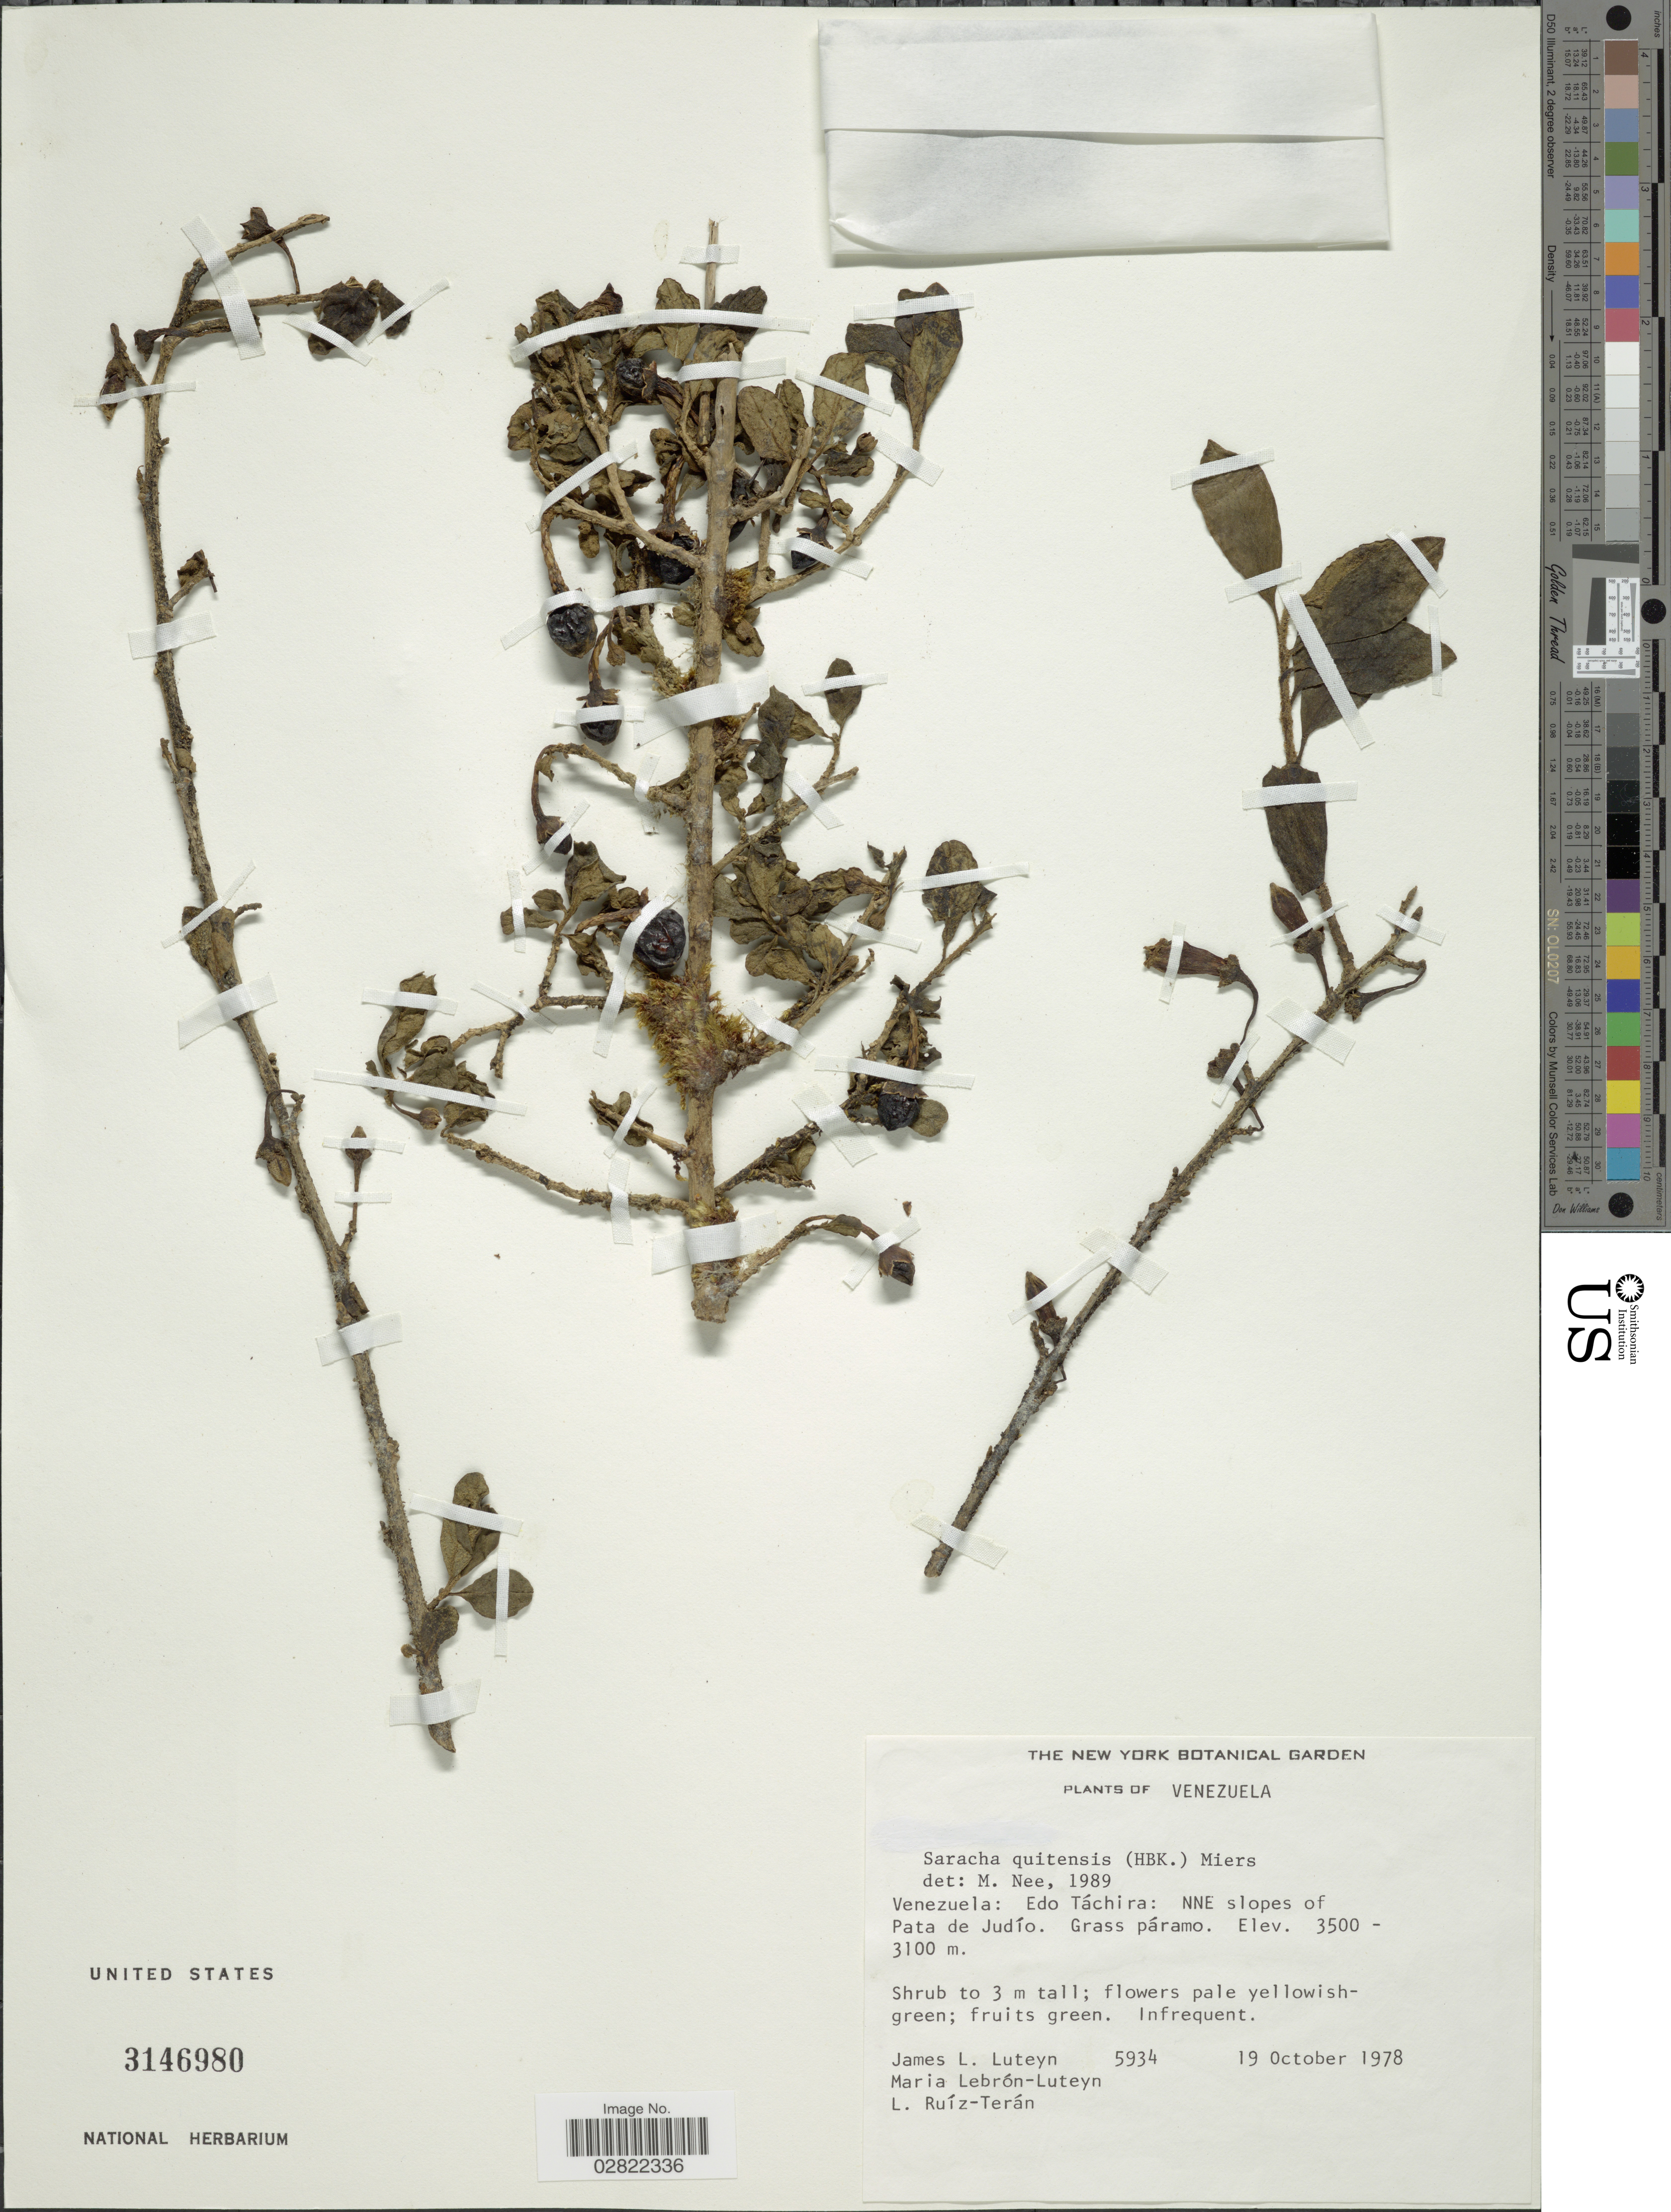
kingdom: Plantae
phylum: Tracheophyta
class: Magnoliopsida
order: Solanales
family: Solanaceae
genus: Saracha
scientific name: Saracha quitensis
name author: (Hook.) Miers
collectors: J. L. Luteyn, M. L. Lebrón-Luteyn & L. E. Ruíz-Terán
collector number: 5934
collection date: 1978-10-19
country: Venezuela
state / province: Tachira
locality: Edo Táchira: NNE slopes of Pata de Judío. Grass páramo.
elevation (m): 3100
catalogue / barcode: US 3146980